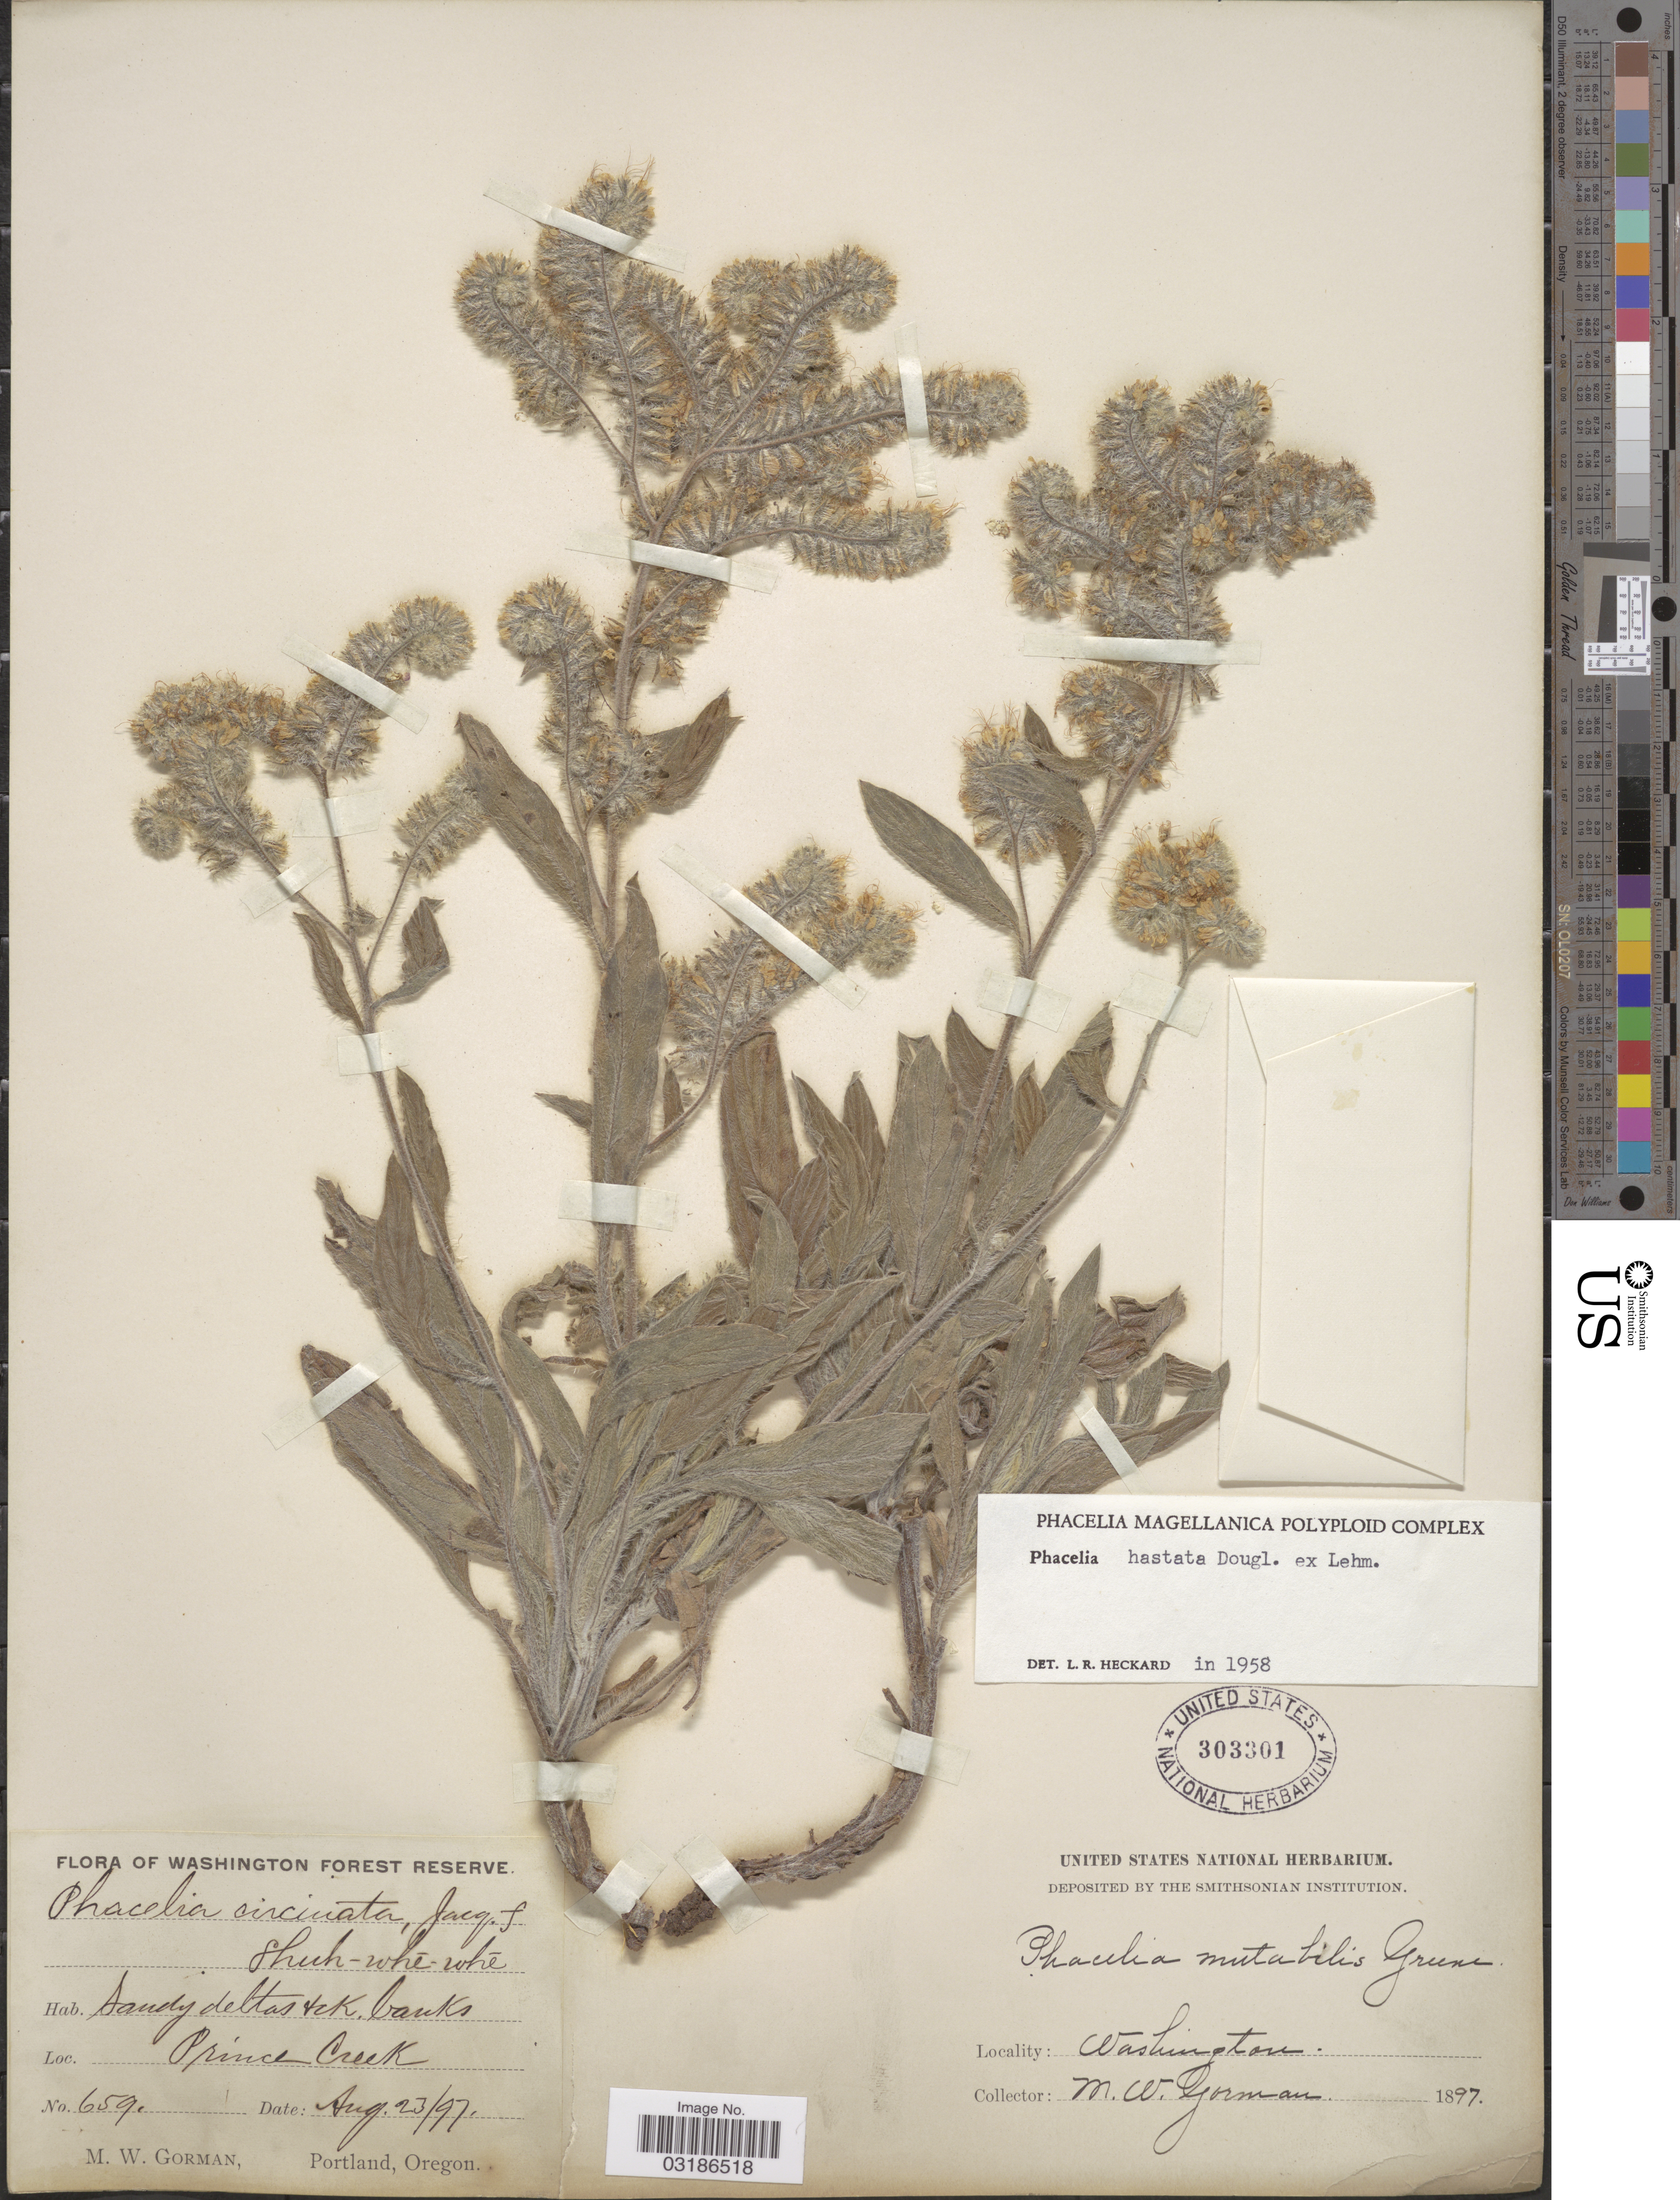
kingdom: Plantae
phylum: Tracheophyta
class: Magnoliopsida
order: Boraginales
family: Hydrophyllaceae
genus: Phacelia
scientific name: Phacelia hastata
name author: Douglas ex Lehm.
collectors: M. W. Gorman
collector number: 659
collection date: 1897-08-23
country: United States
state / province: Washington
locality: Washington Forest Reserve, Prince Creek.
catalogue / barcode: US 303301